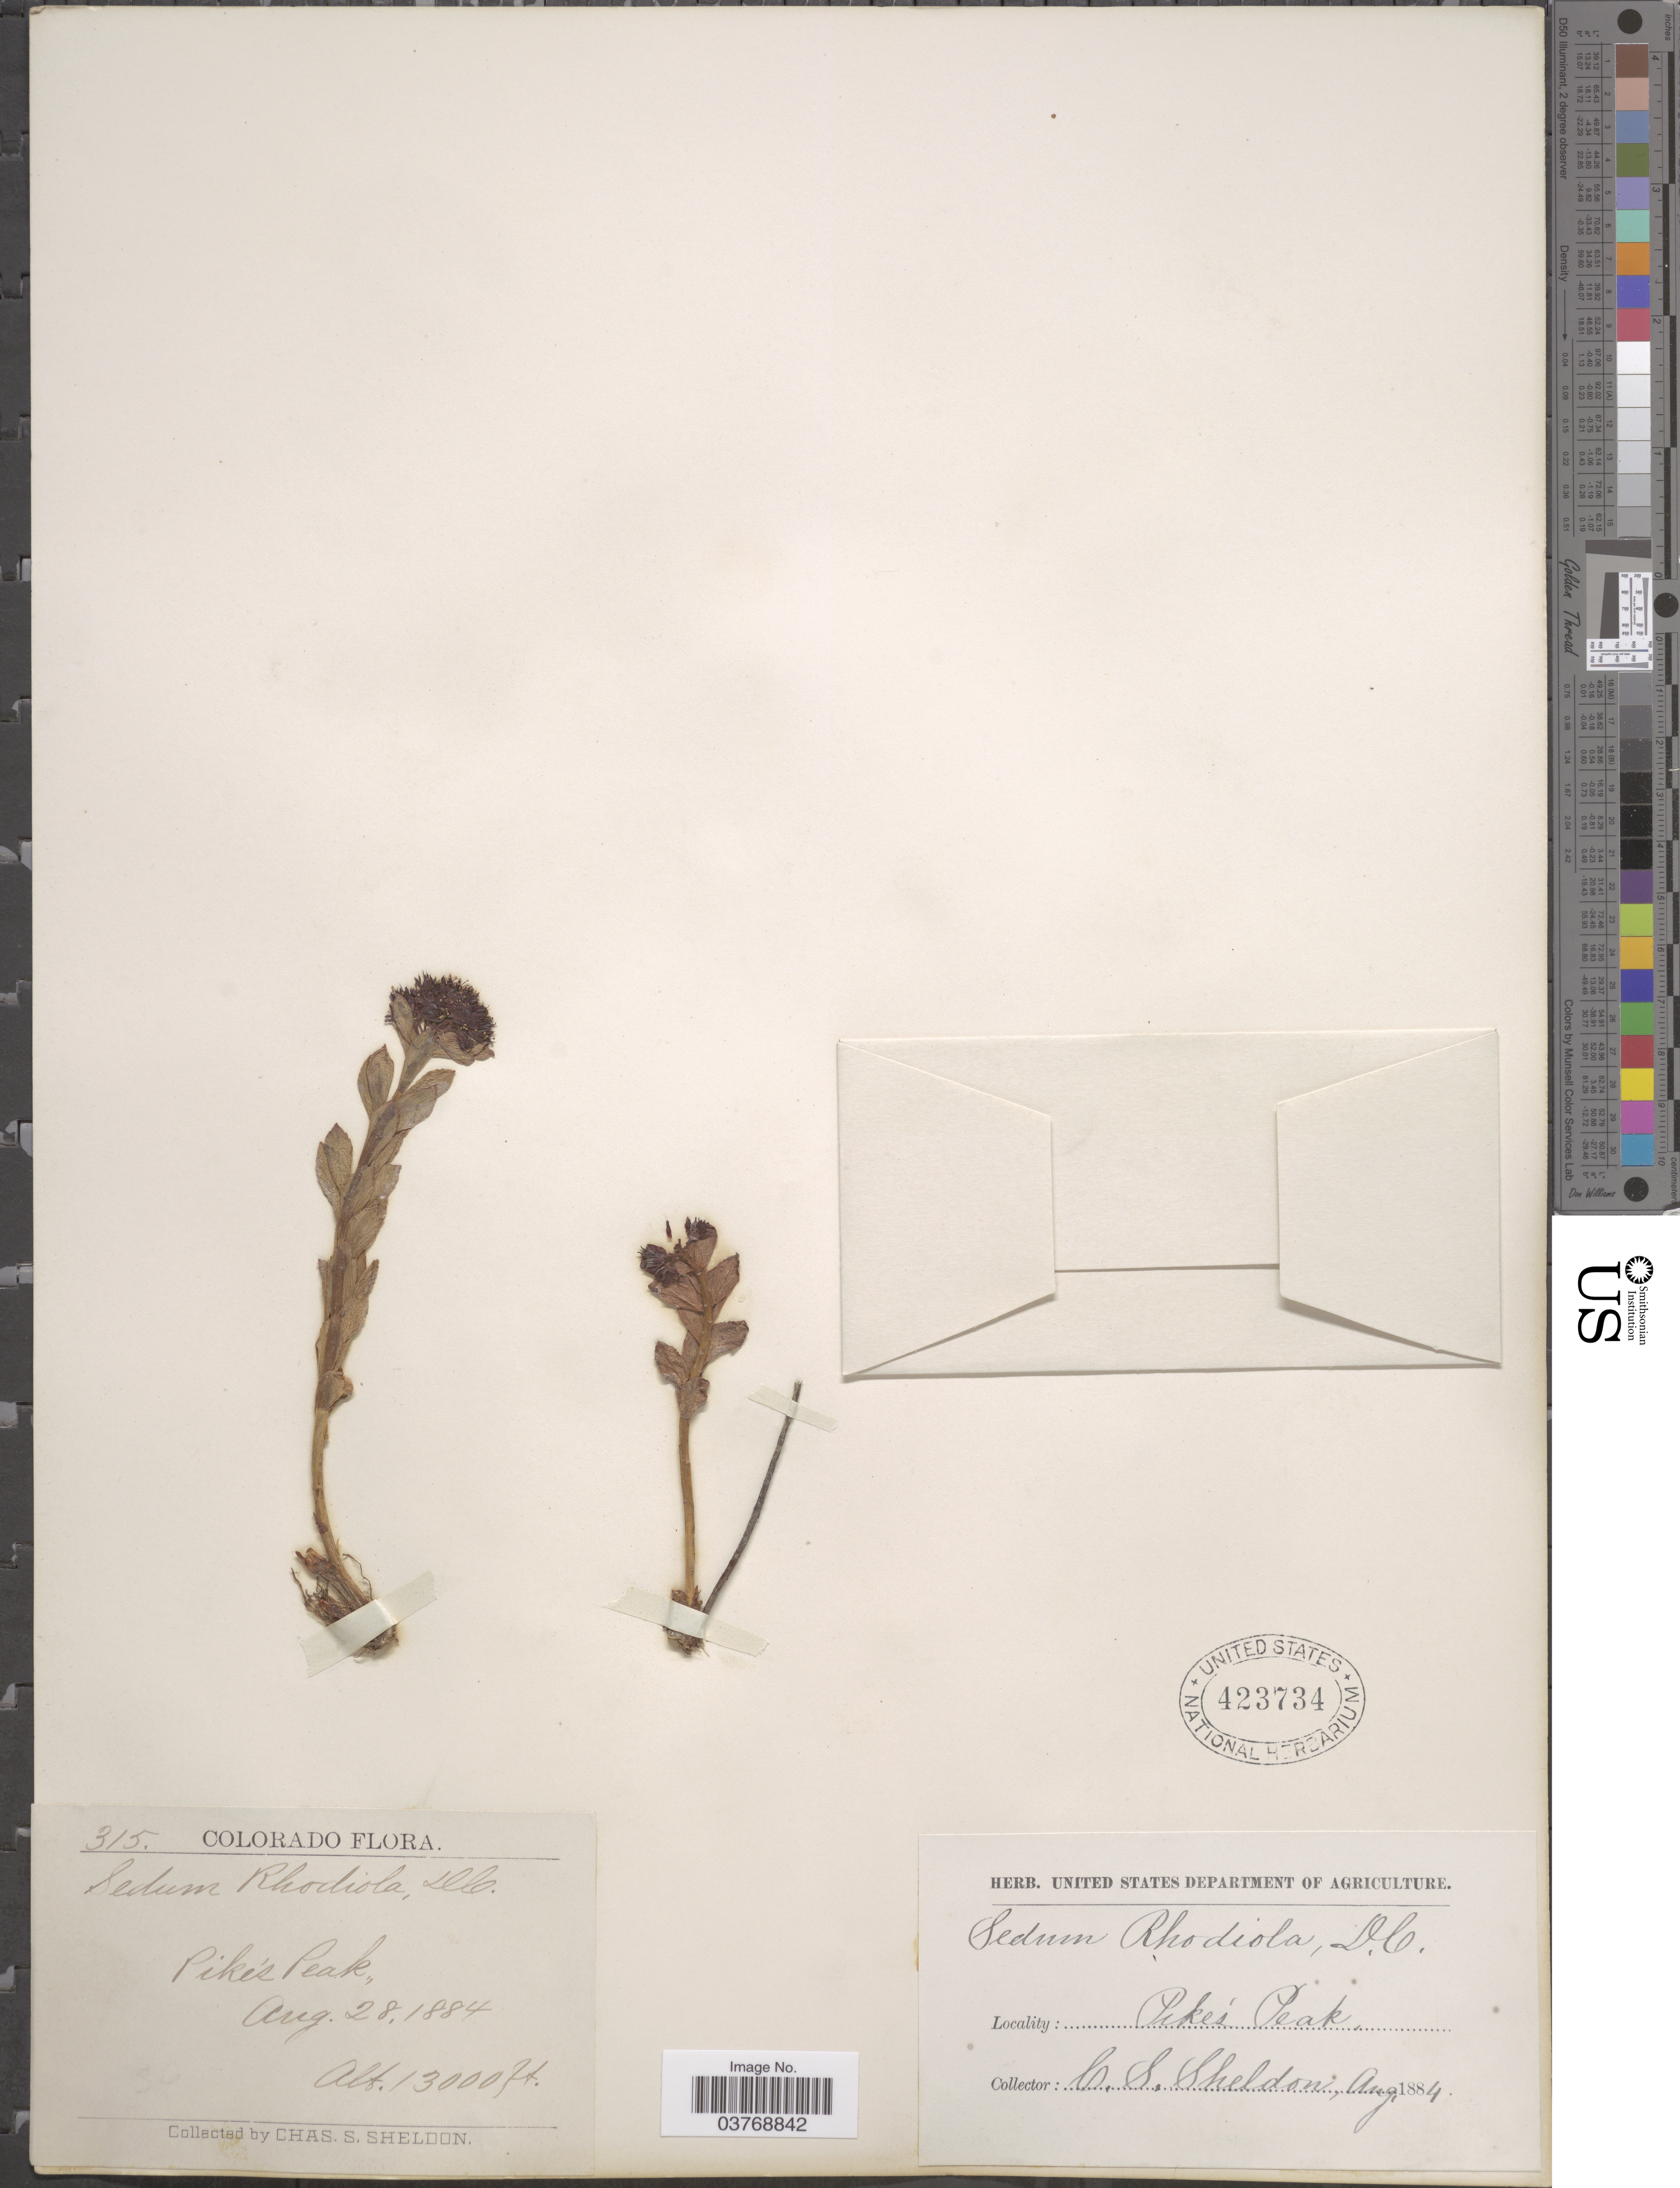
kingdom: Plantae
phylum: Tracheophyta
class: Magnoliopsida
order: Saxifragales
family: Crassulaceae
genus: Rhodiola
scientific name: Rhodiola integrifolia subsp. integrifolia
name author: Raf.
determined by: Strong, Mark T., (BOT), Smithsonian Institution - National Museum of Natural History (UNITED STATES)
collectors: C. S. Sheldon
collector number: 315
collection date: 1884-08-28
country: United States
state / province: Colorado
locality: Pikes Peak.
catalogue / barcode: US 423734